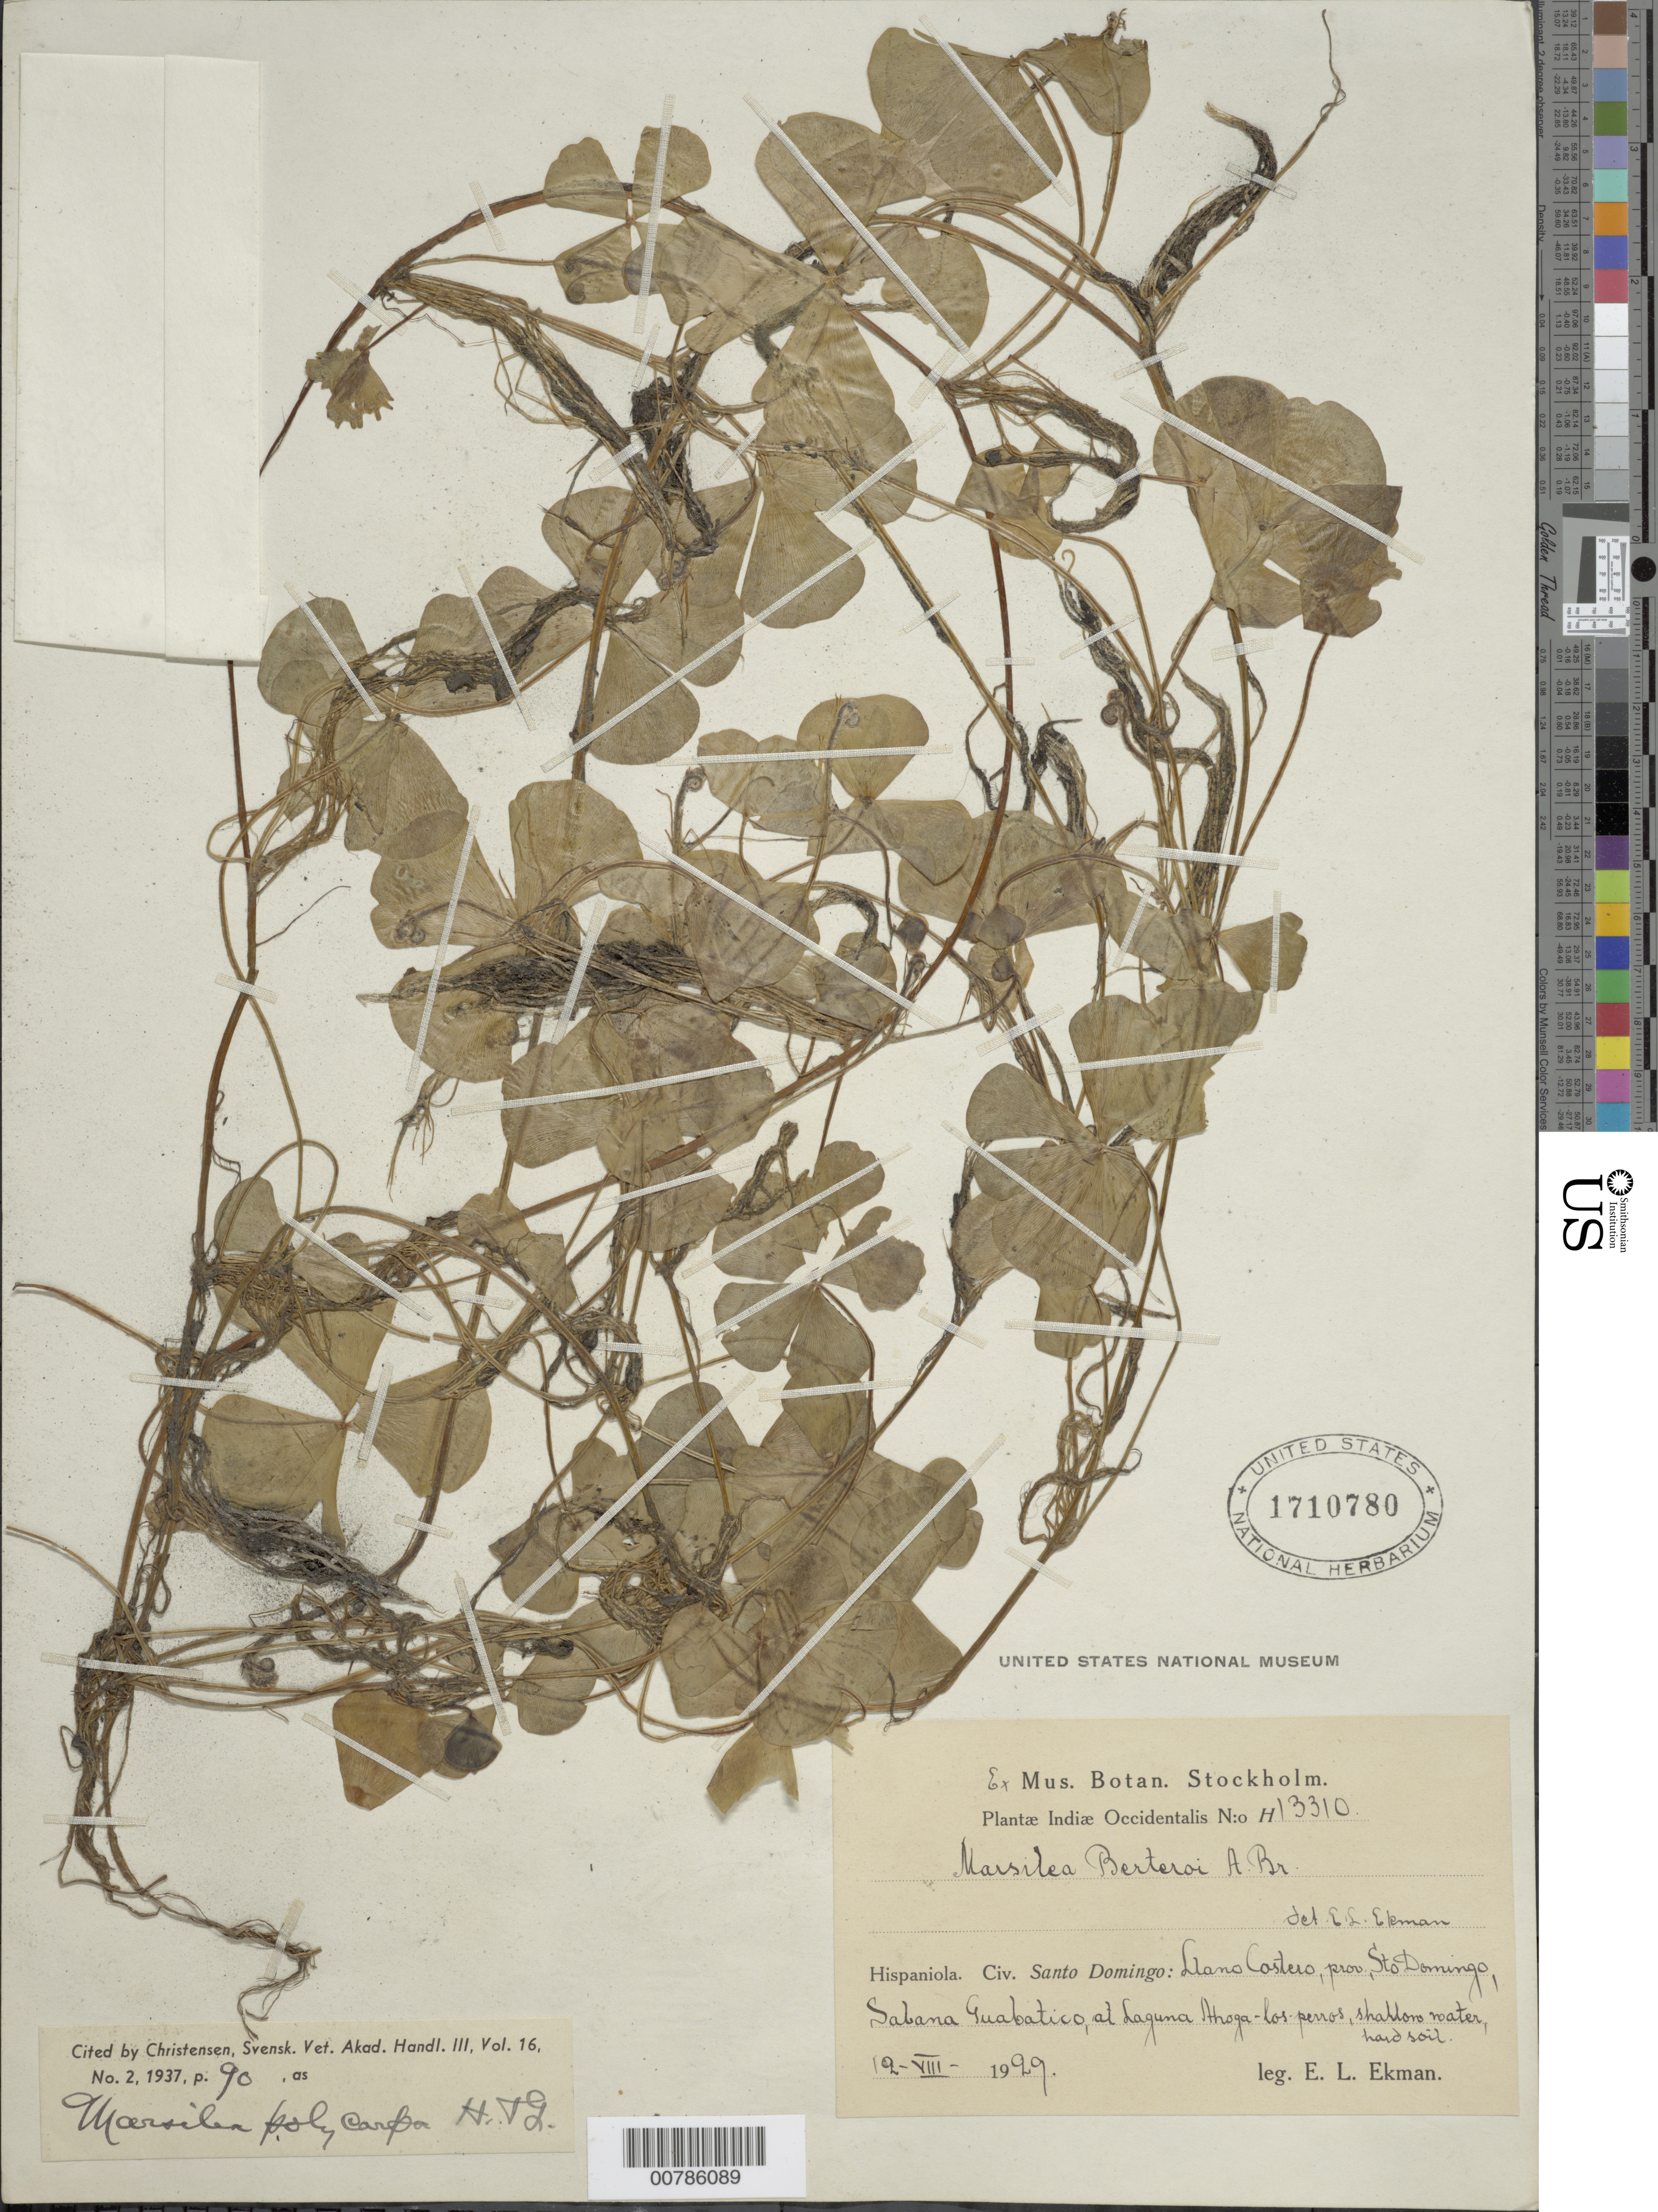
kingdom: Plantae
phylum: Tracheophyta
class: Polypodiopsida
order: Salviniales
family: Marsileaceae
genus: Marsilea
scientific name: Marsilea polycarpa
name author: Hook. & Grev.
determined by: Christensen, C. F. A.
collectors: E. L. Ekman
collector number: H 13310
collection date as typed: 12 Aug 1929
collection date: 1929-08-12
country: Dominican Republic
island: Hispaniola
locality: Llano Costero, Sabana Quabatico, Laguna Atroga-los-perros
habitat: Shallow water, hard soil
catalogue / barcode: US 1710780